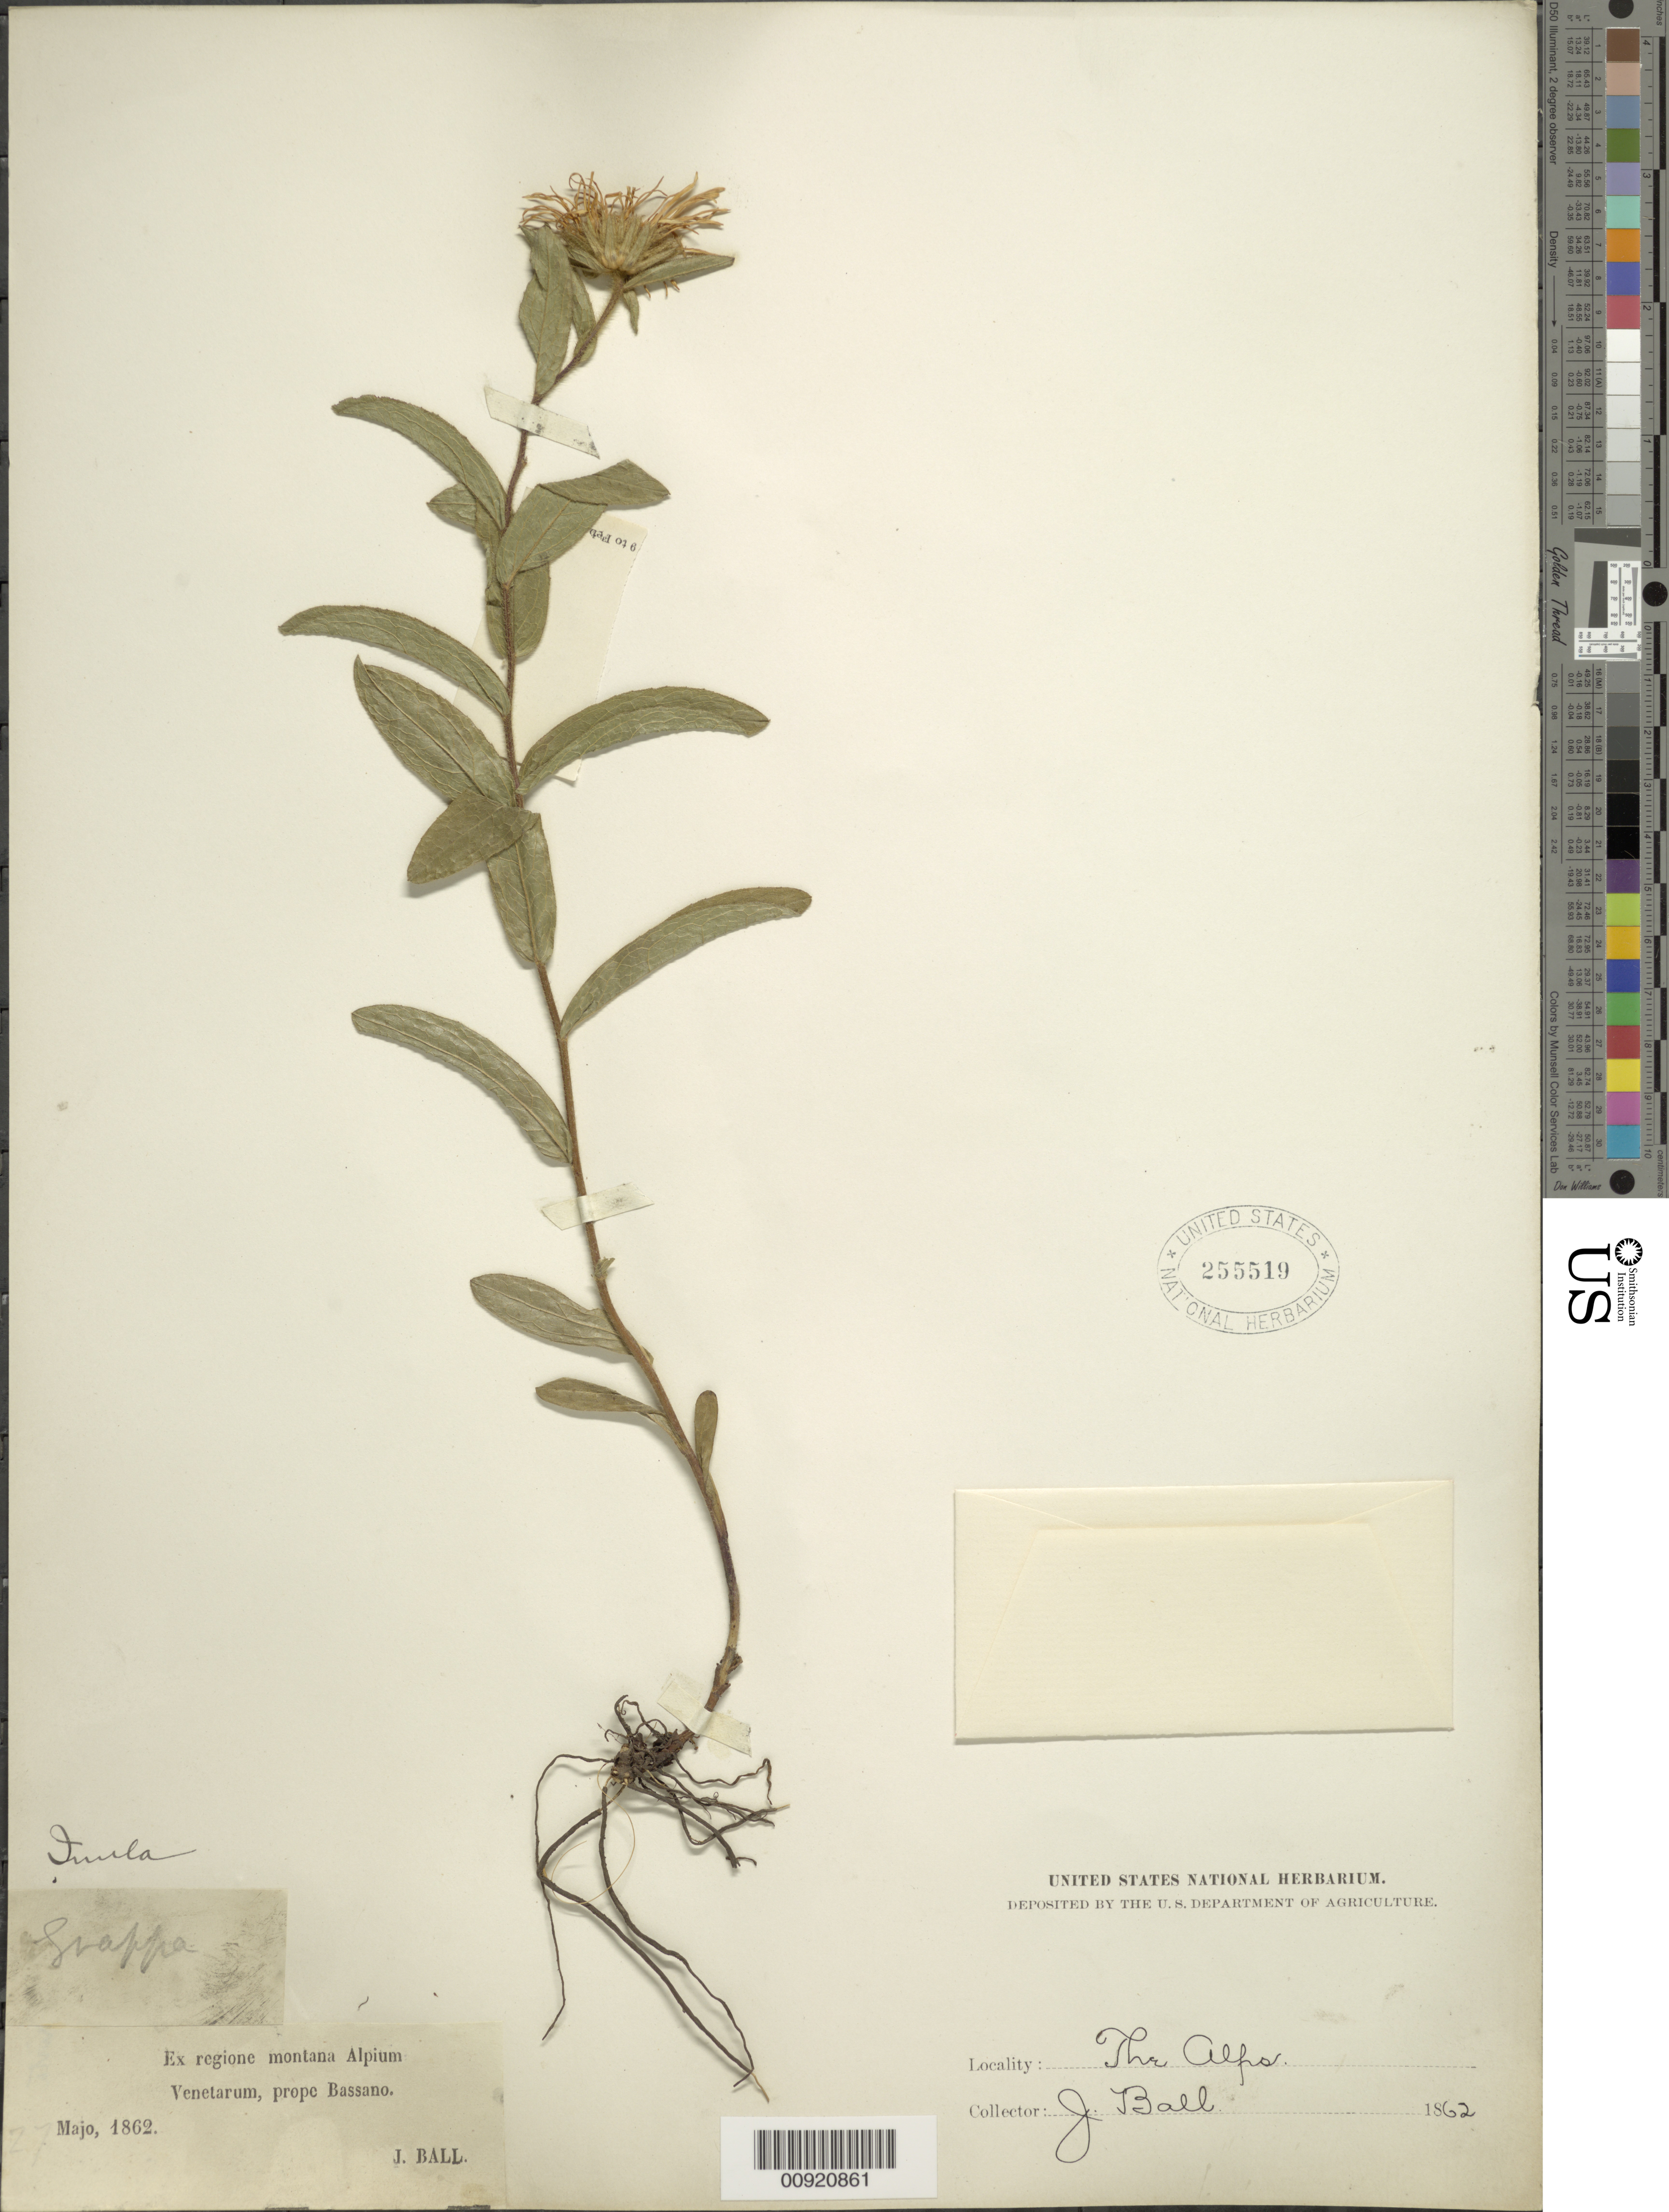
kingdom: Plantae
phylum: Tracheophyta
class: Magnoliopsida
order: Asterales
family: Asteraceae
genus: Inula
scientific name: Inula britannica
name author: L.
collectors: J. Ball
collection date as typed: May 1862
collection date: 1862-05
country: Italy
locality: Ex regione montana Alpium Venetarum, prope Bassano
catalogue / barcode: US 255519